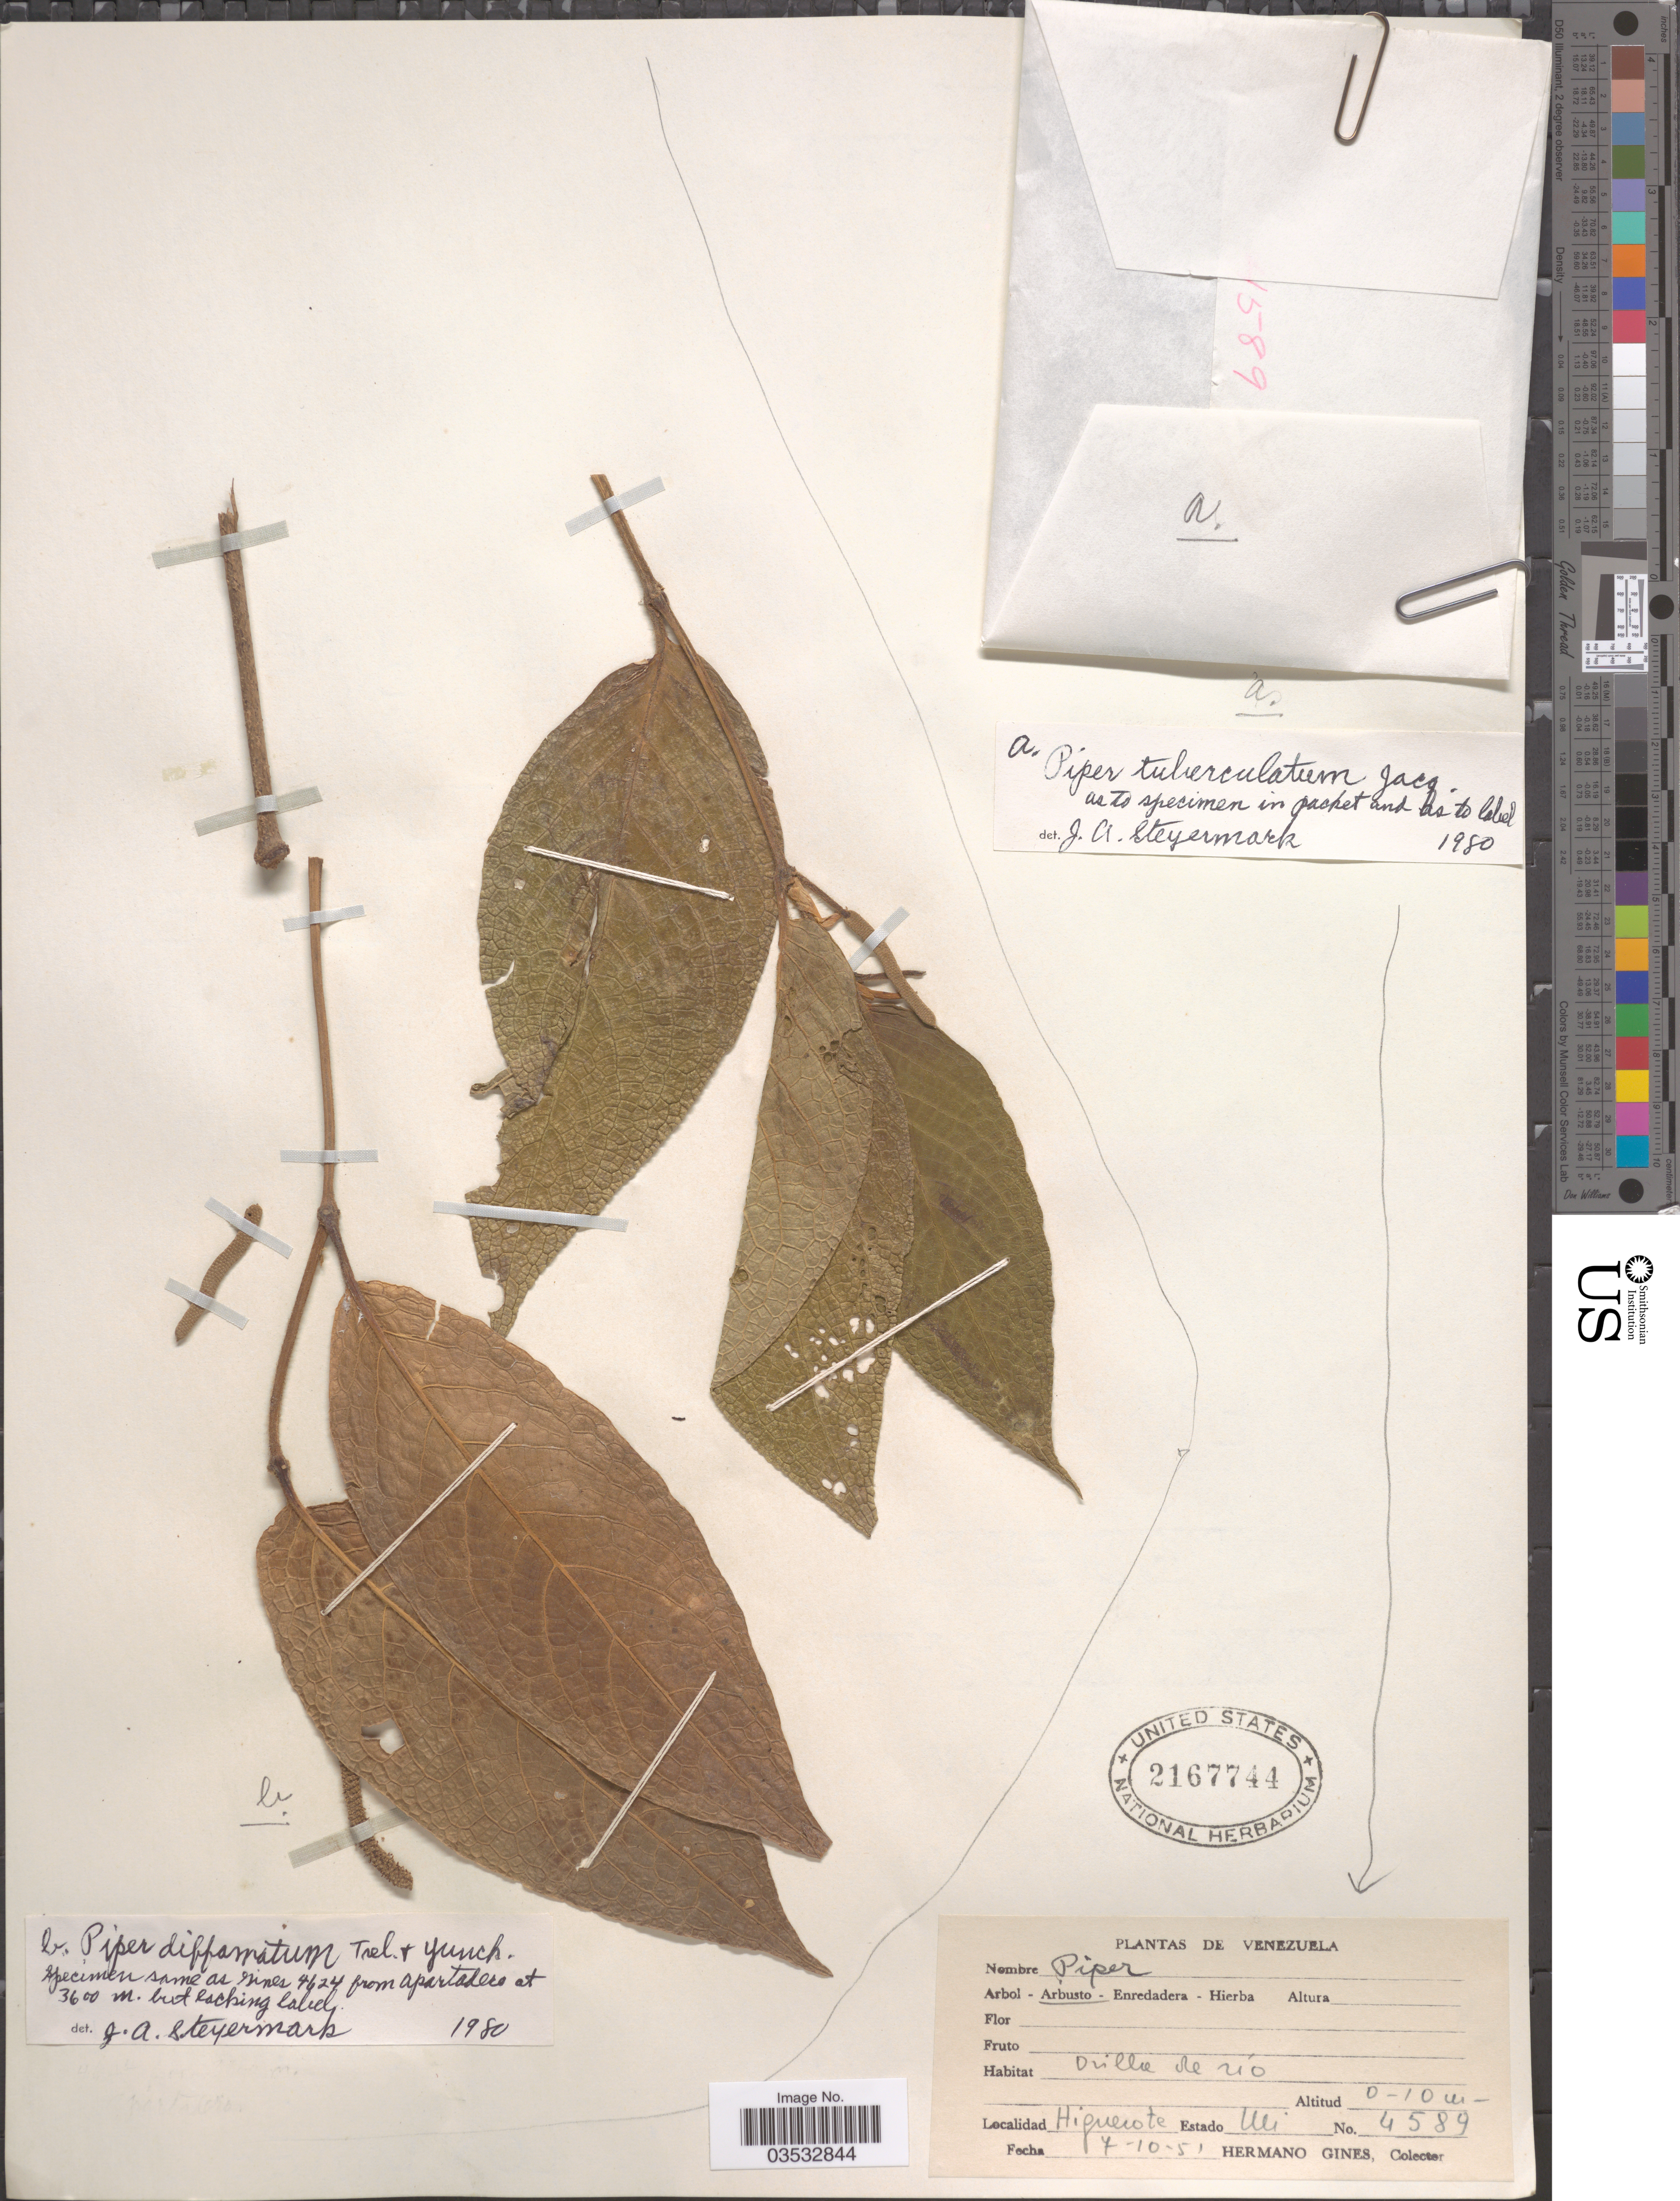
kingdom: Plantae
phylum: Tracheophyta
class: Magnoliopsida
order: Piperales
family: Piperaceae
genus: Piper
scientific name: Piper tuberculatum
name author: Jacq.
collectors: Bro. Gines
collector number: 4589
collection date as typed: Transcribed d/m/y: 7/10/51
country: Venezuela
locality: Hiquerote. Estado Uli.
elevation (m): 0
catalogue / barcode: US 2167744